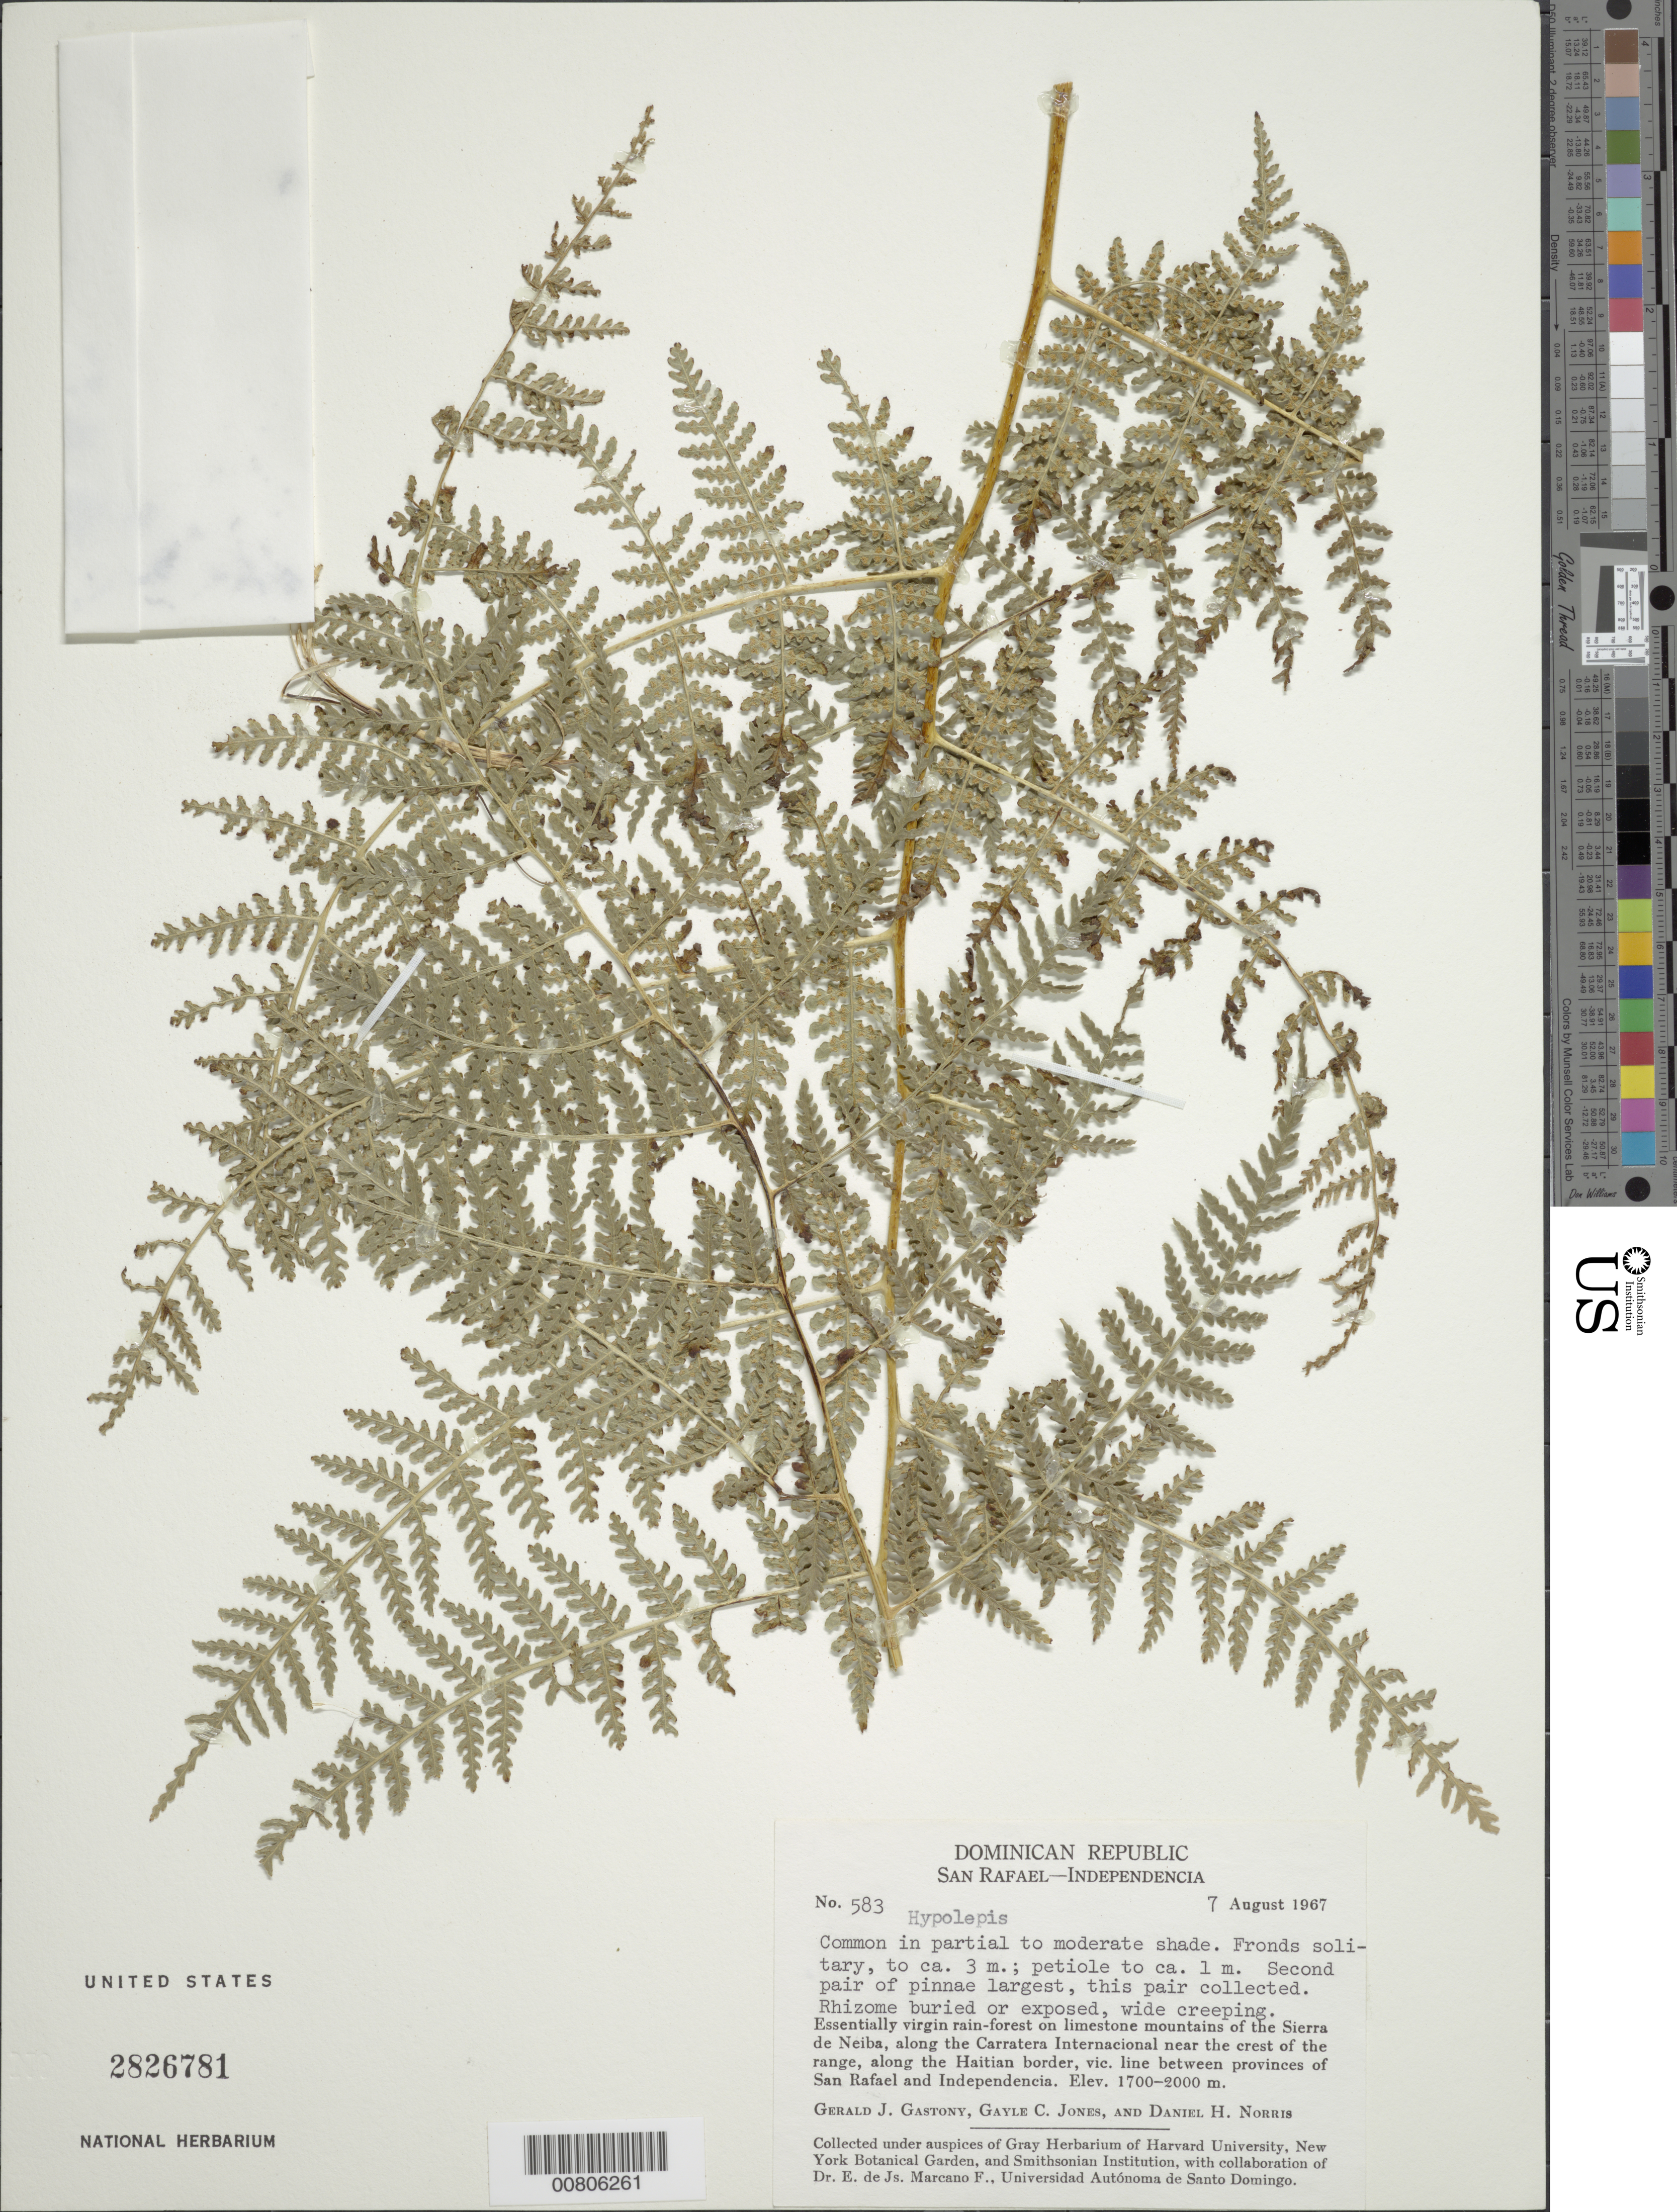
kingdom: Plantae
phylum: Tracheophyta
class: Polypodiopsida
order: Polypodiales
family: Dennstaedtiaceae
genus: Hypolepis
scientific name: Hypolepis sp.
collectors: G. Gastony, G. C. Jones & D. H. Norris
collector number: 583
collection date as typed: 07 Aug 1967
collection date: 1967-08-07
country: Dominican Republic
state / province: Independencia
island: Hispaniola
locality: Provs. San Rafael-Independencia, Sierra de Neiba, Carratera Internacional, along Haitian border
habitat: Essentially virgin rainforest on limestone mountains; partial to moderate shade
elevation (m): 1700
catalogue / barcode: US 2826781